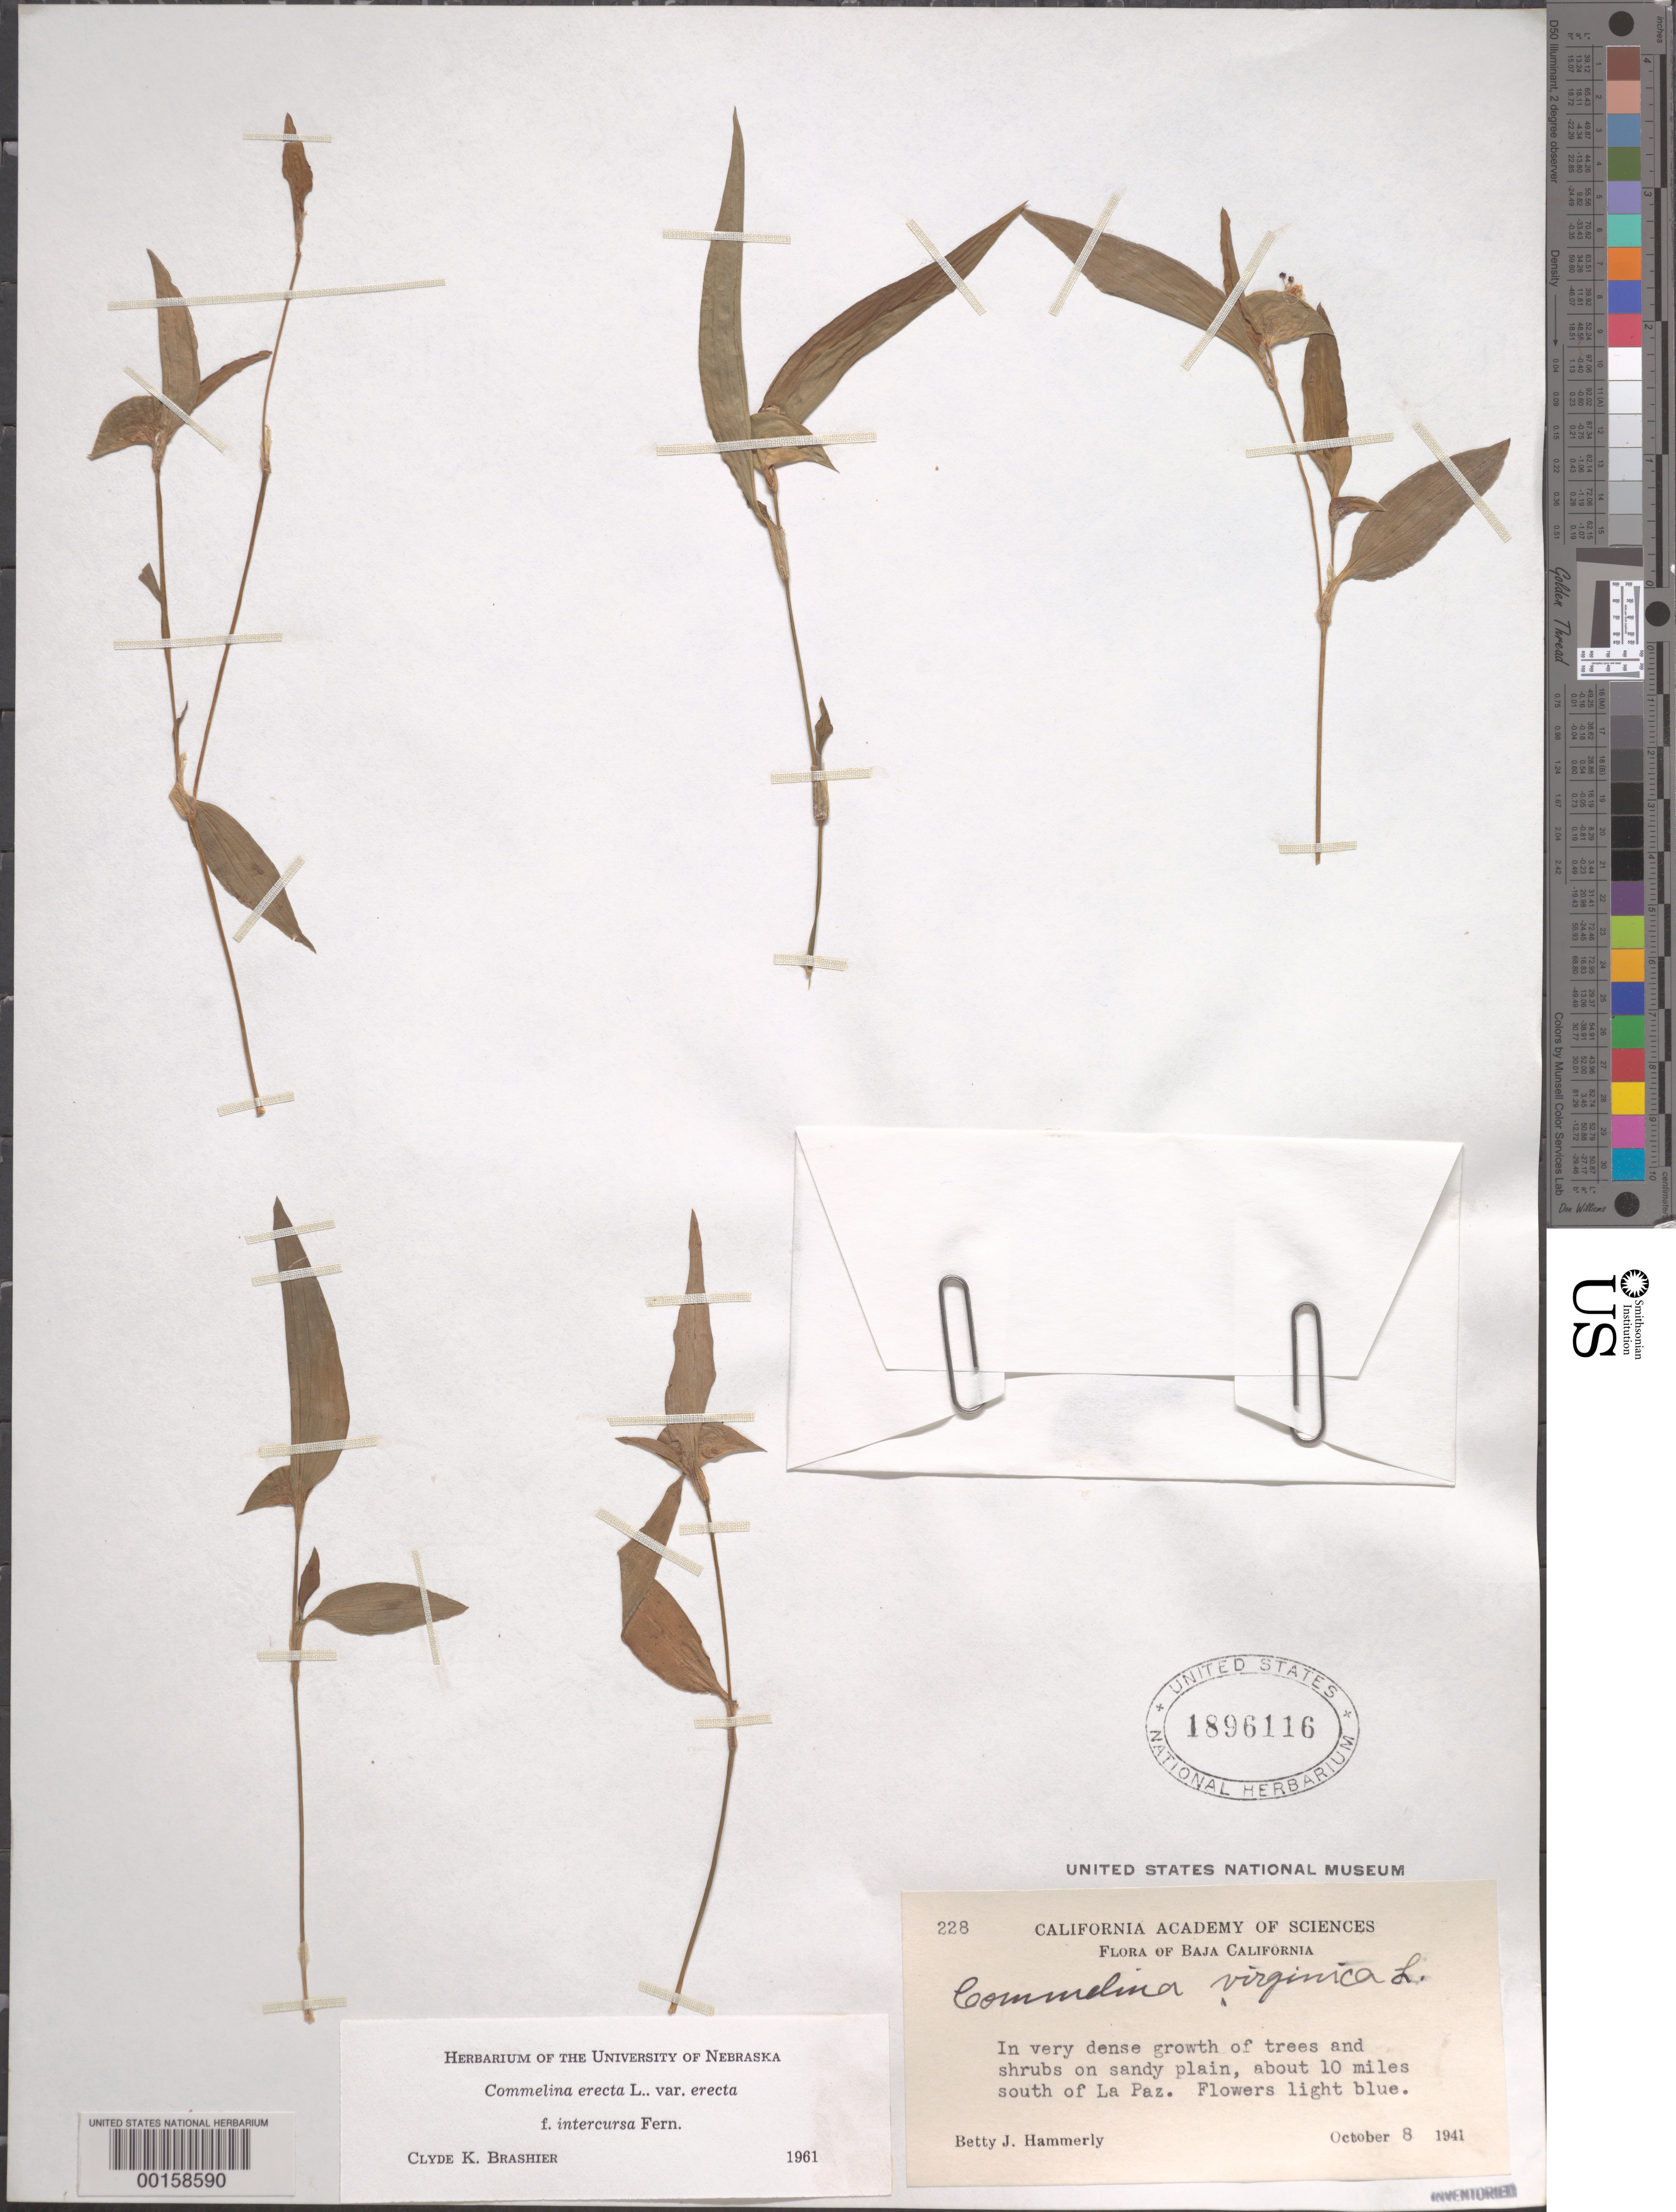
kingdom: Plantae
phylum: Tracheophyta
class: Liliopsida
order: Commelinales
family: Commelinaceae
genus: Commelina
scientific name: Commelina erecta f. intercursa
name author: Fernald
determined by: Brashier, C. K.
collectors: B. J. Hammerly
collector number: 228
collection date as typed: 08 Oct 1941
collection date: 1941-10-08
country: Mexico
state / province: Baja California Sur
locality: La Paz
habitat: Sandy soil; dense tree growth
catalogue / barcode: US 1896116